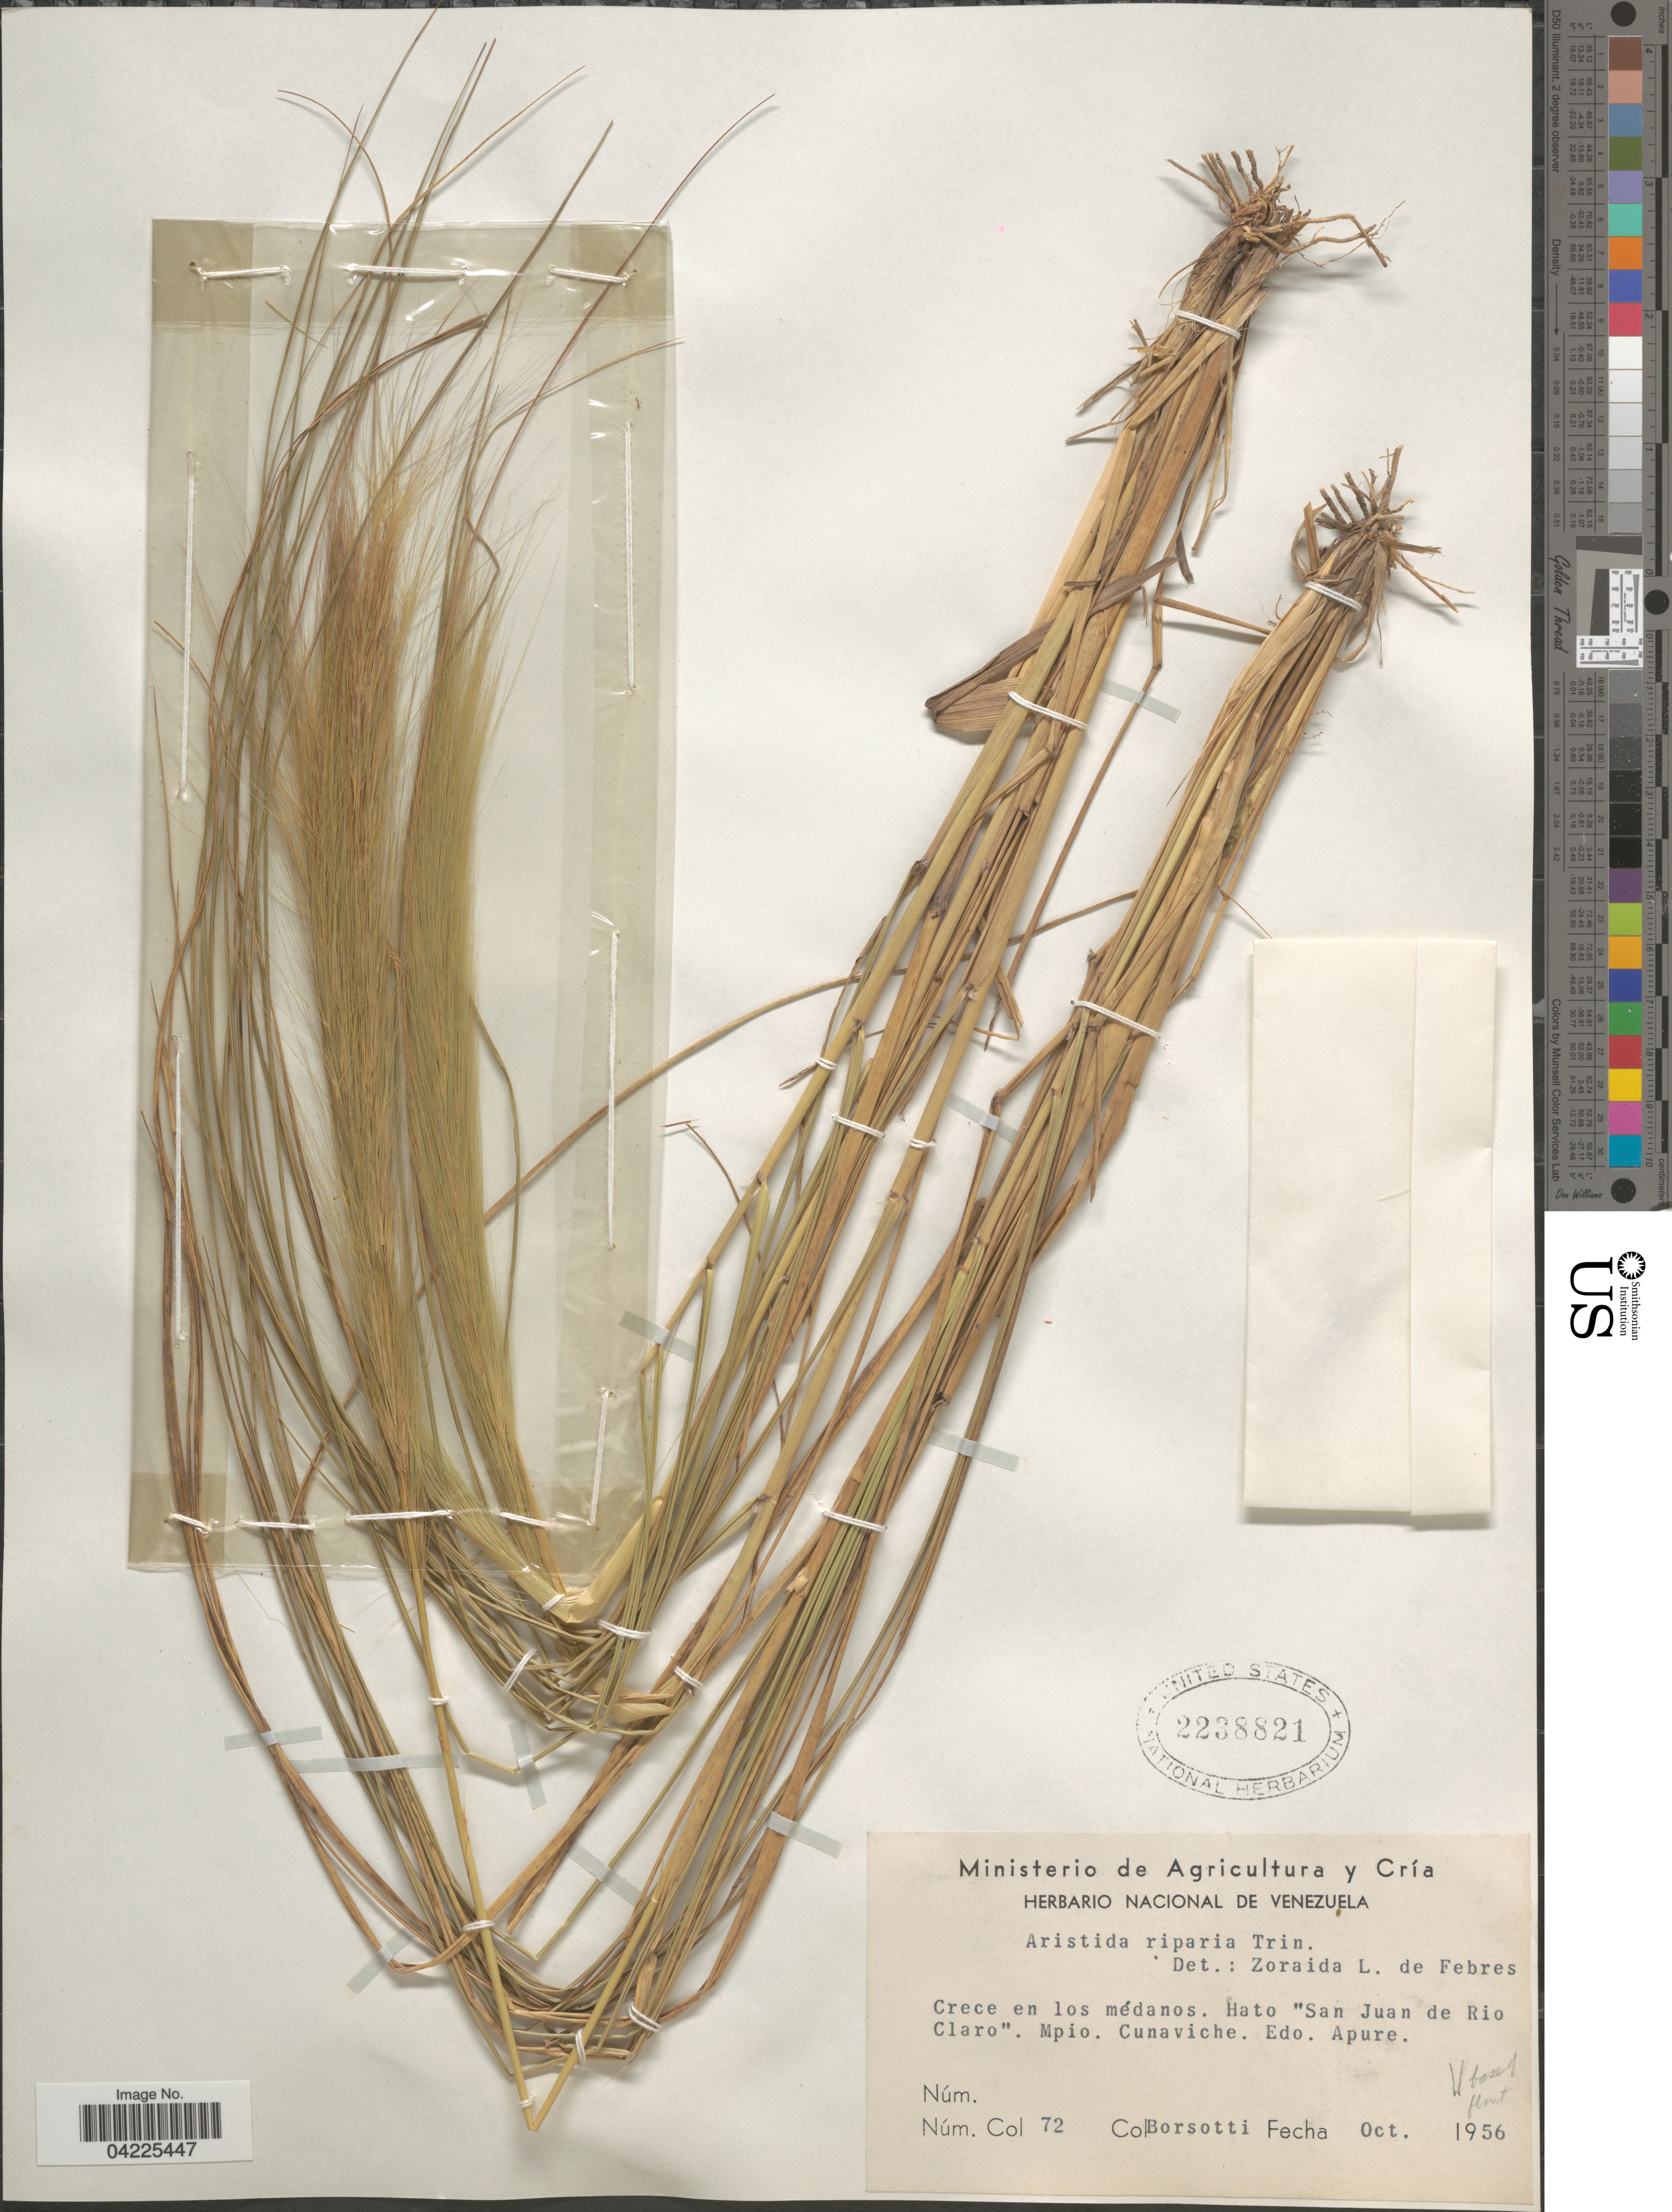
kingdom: Plantae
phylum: Tracheophyta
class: Liliopsida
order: Poales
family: Poaceae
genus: Aristida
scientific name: Aristida riparia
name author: Trin.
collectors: Borsotti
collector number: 72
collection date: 1956-10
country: Venezuela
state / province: Apure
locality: Crece en los médanos. Hato "San Juan de Rio Claro". Mpio. Cunaviche.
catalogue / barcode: US 2238821